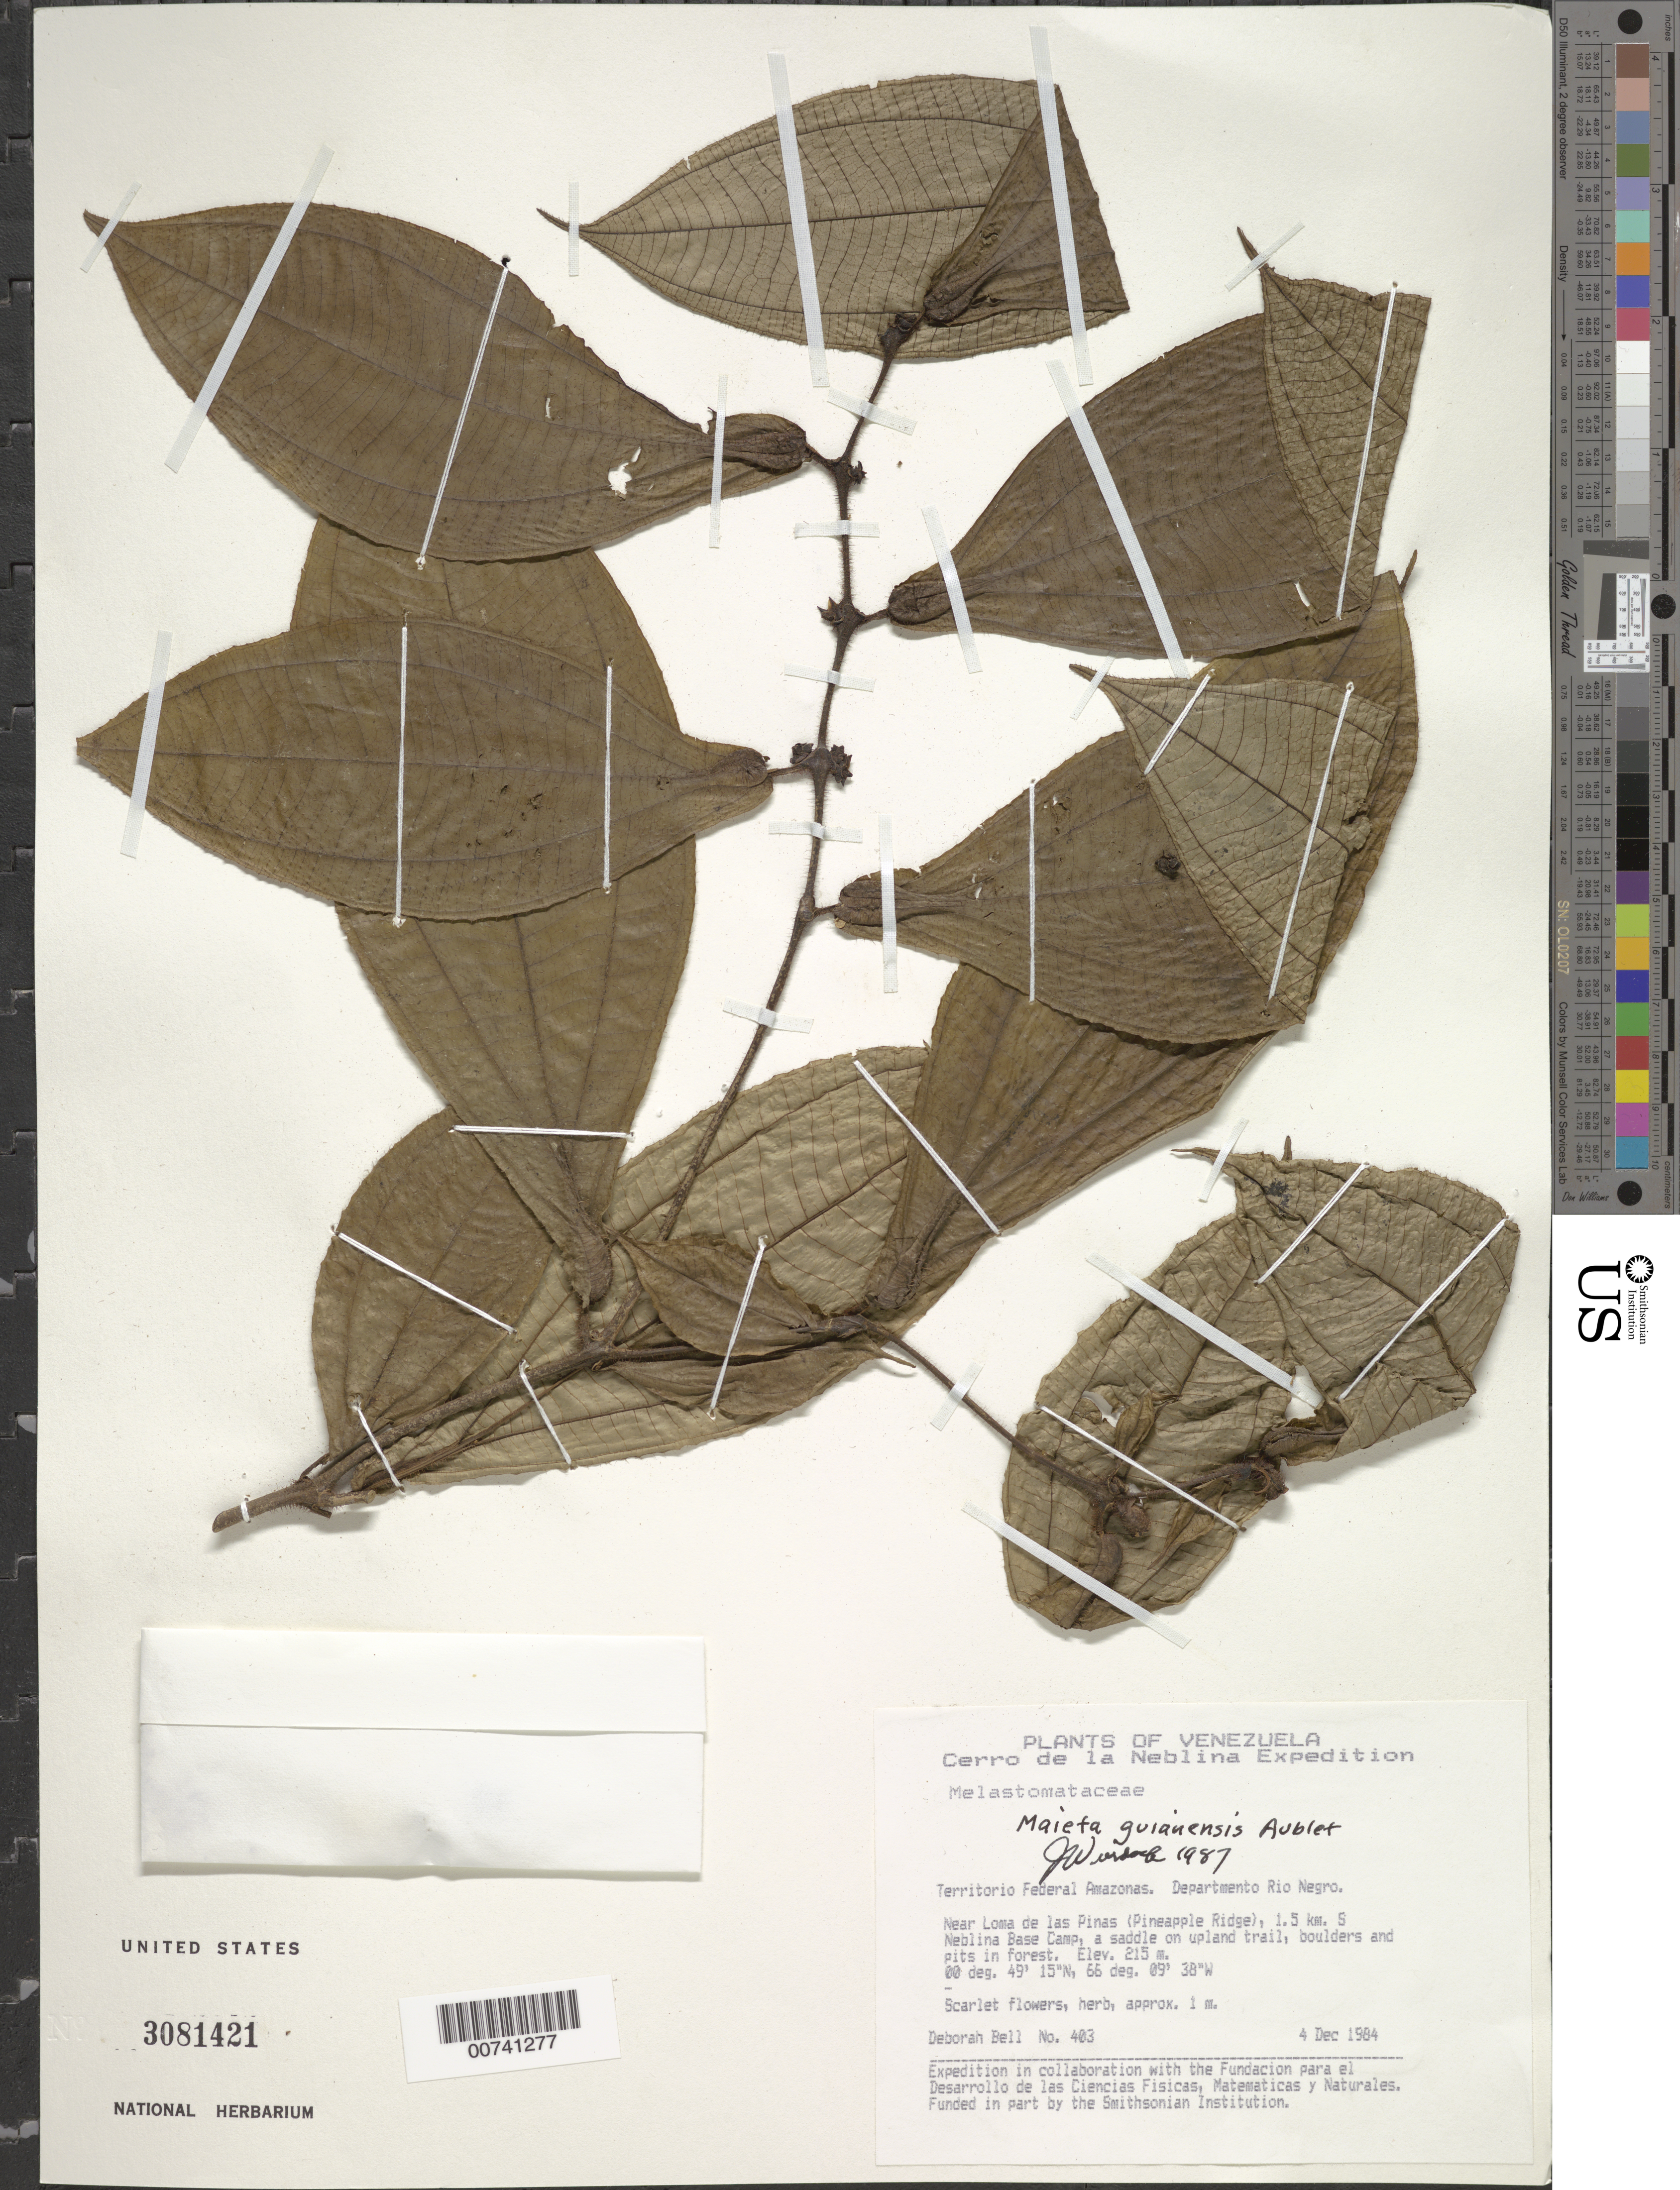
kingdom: Plantae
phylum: Tracheophyta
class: Magnoliopsida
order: Myrtales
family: Melastomataceae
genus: Maieta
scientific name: Maieta guianensis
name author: Aubl.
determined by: Wurdack, John J., (US), US (UNITED STATES)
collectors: D. A. Bell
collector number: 403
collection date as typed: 4-Dec-84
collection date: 1984-12-04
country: Venezuela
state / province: Amazonas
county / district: Río Negro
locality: Loma de las Pinas (Pinapple Ridge), 1.5 km S of Neblina Base Camp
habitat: Saddle on upland trail, boulders and pits in forest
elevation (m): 215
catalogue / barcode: US 3081421